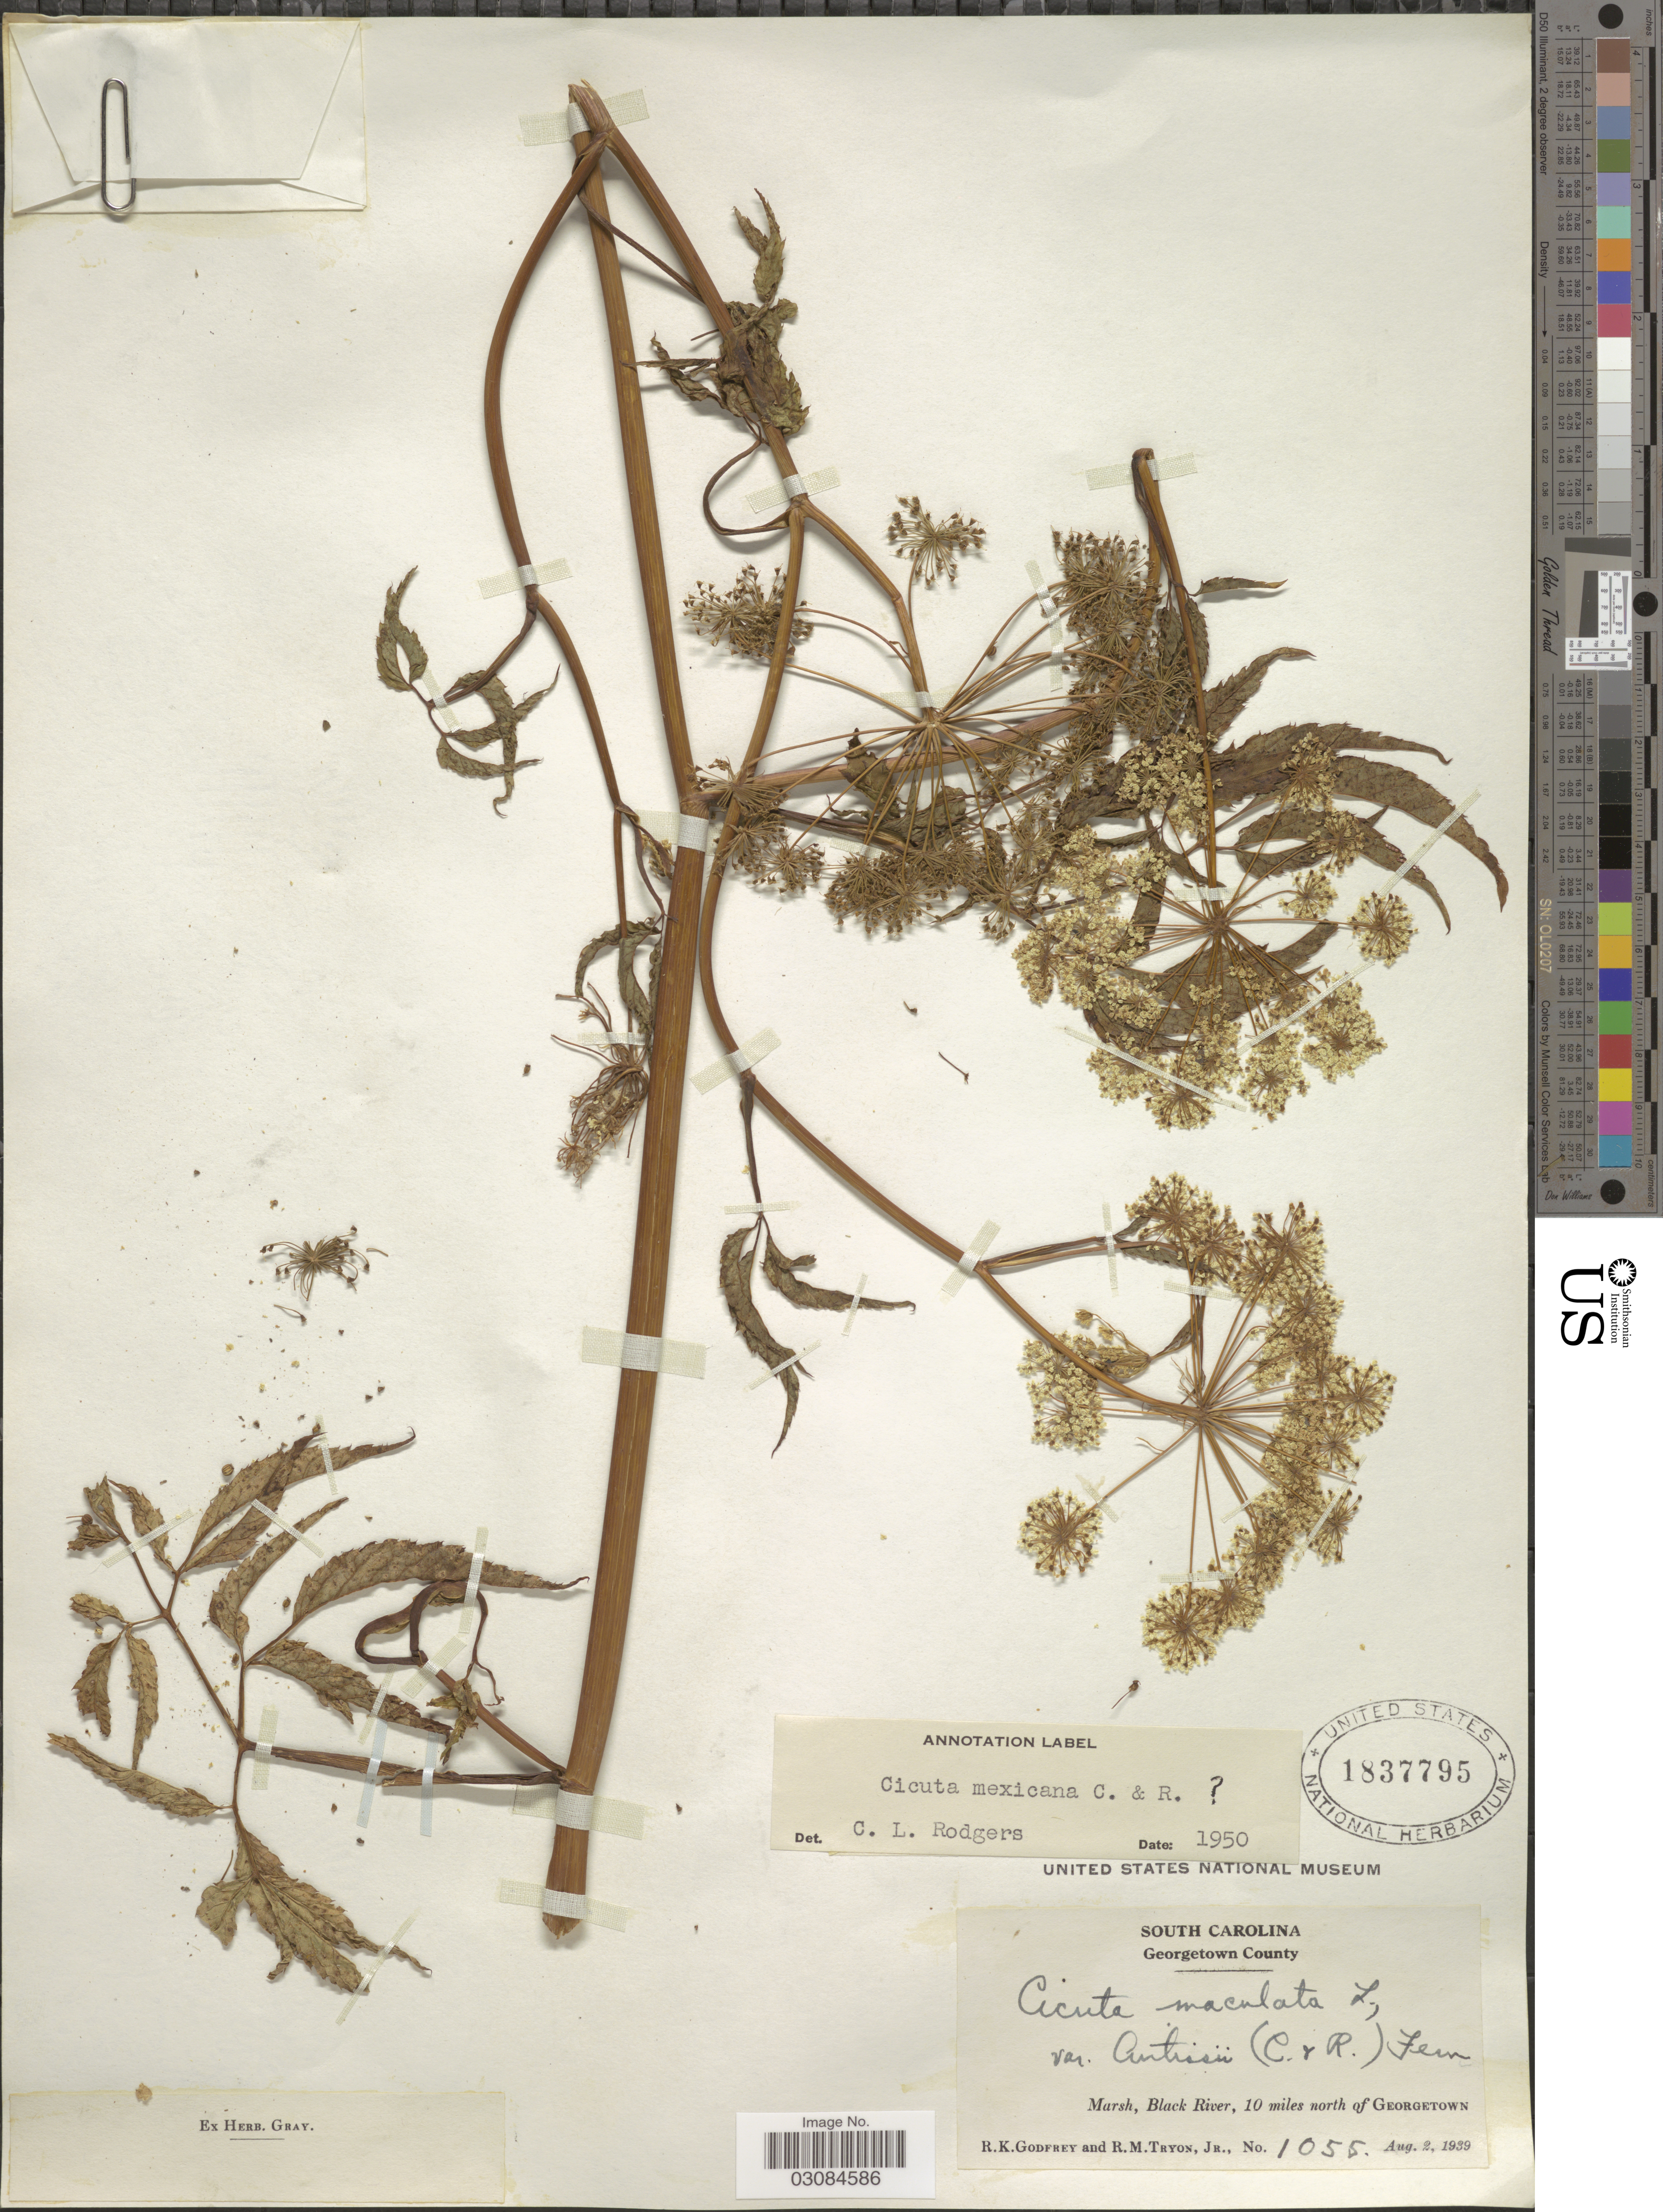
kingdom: Plantae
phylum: Tracheophyta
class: Magnoliopsida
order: Apiales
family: Apiaceae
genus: Cicuta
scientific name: Cicuta mexicana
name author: J.M. Coult. & Rose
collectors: R. K. Godfrey & R. Tryon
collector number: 1055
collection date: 1939-08-02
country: United States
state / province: South Carolina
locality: Georgetown County. Marsh, Black River, 10 miles north of Georgetown.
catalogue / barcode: US 1837795